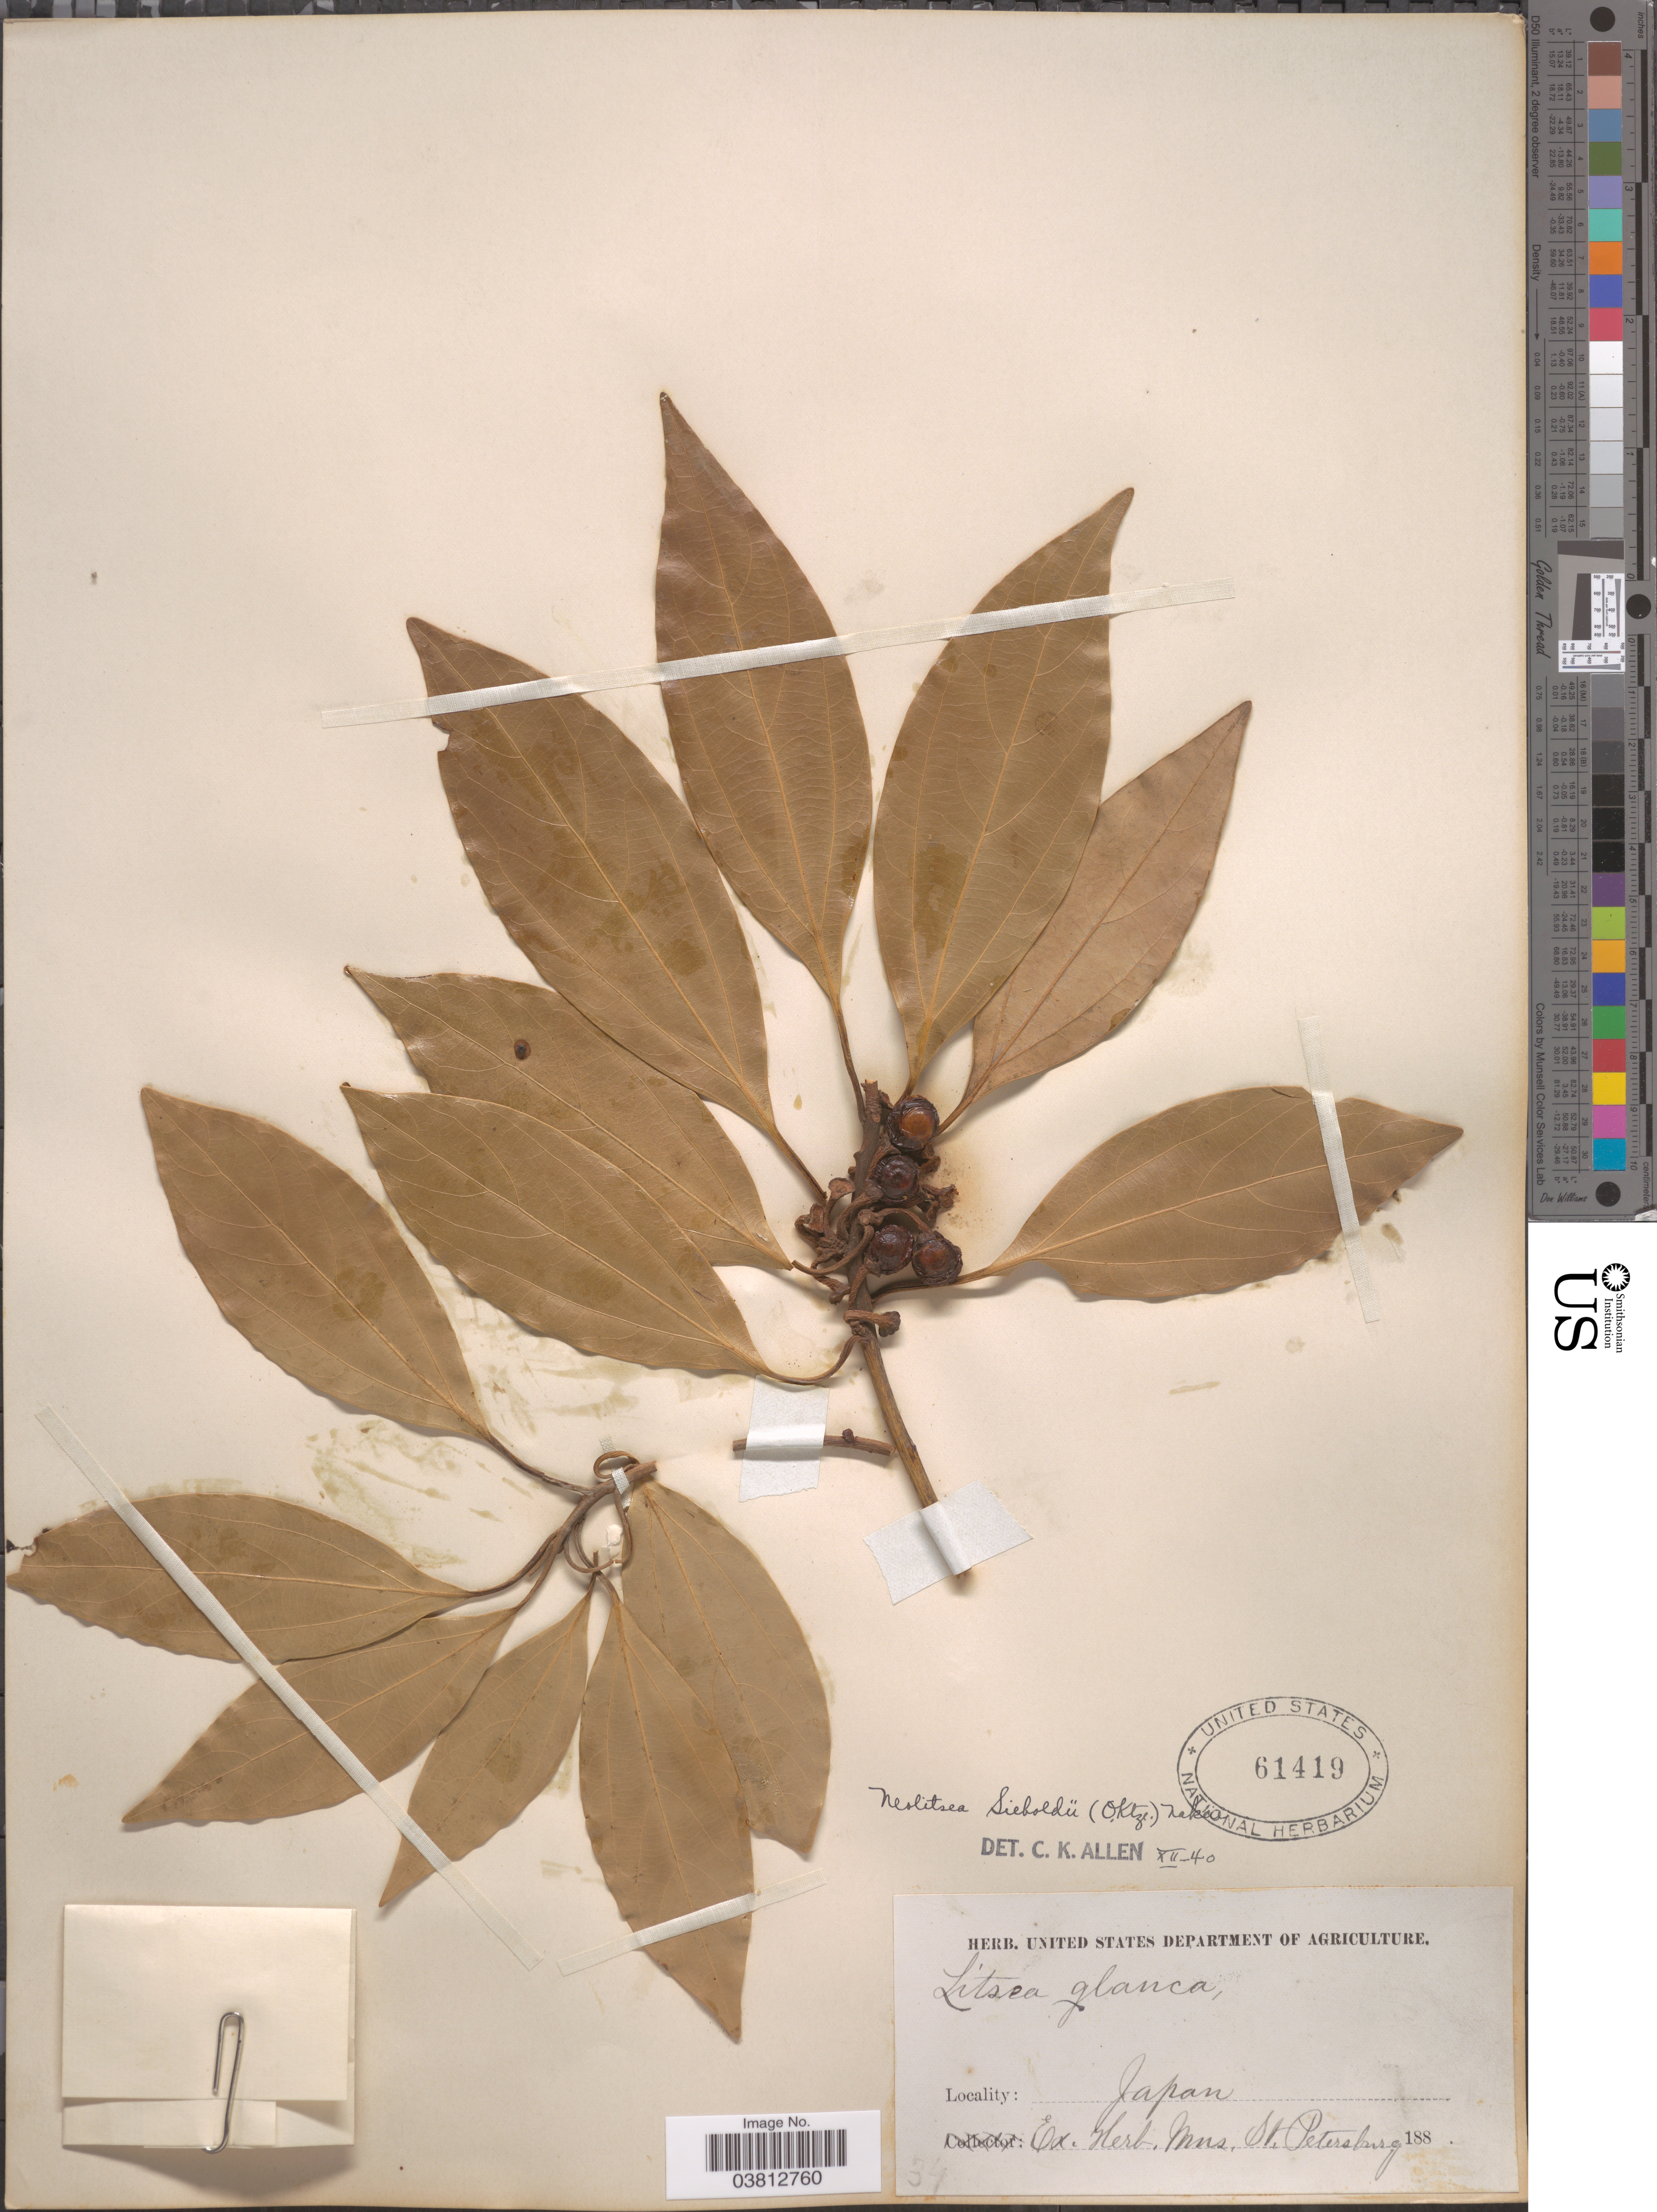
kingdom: Plantae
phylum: Tracheophyta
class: Magnoliopsida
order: Laurales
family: Lauraceae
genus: Neolitsea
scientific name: Neolitsea sericea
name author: (Blume) Koidz.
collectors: ex herb. Mus. St. Petersburg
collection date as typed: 188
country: Japan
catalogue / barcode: US 61419